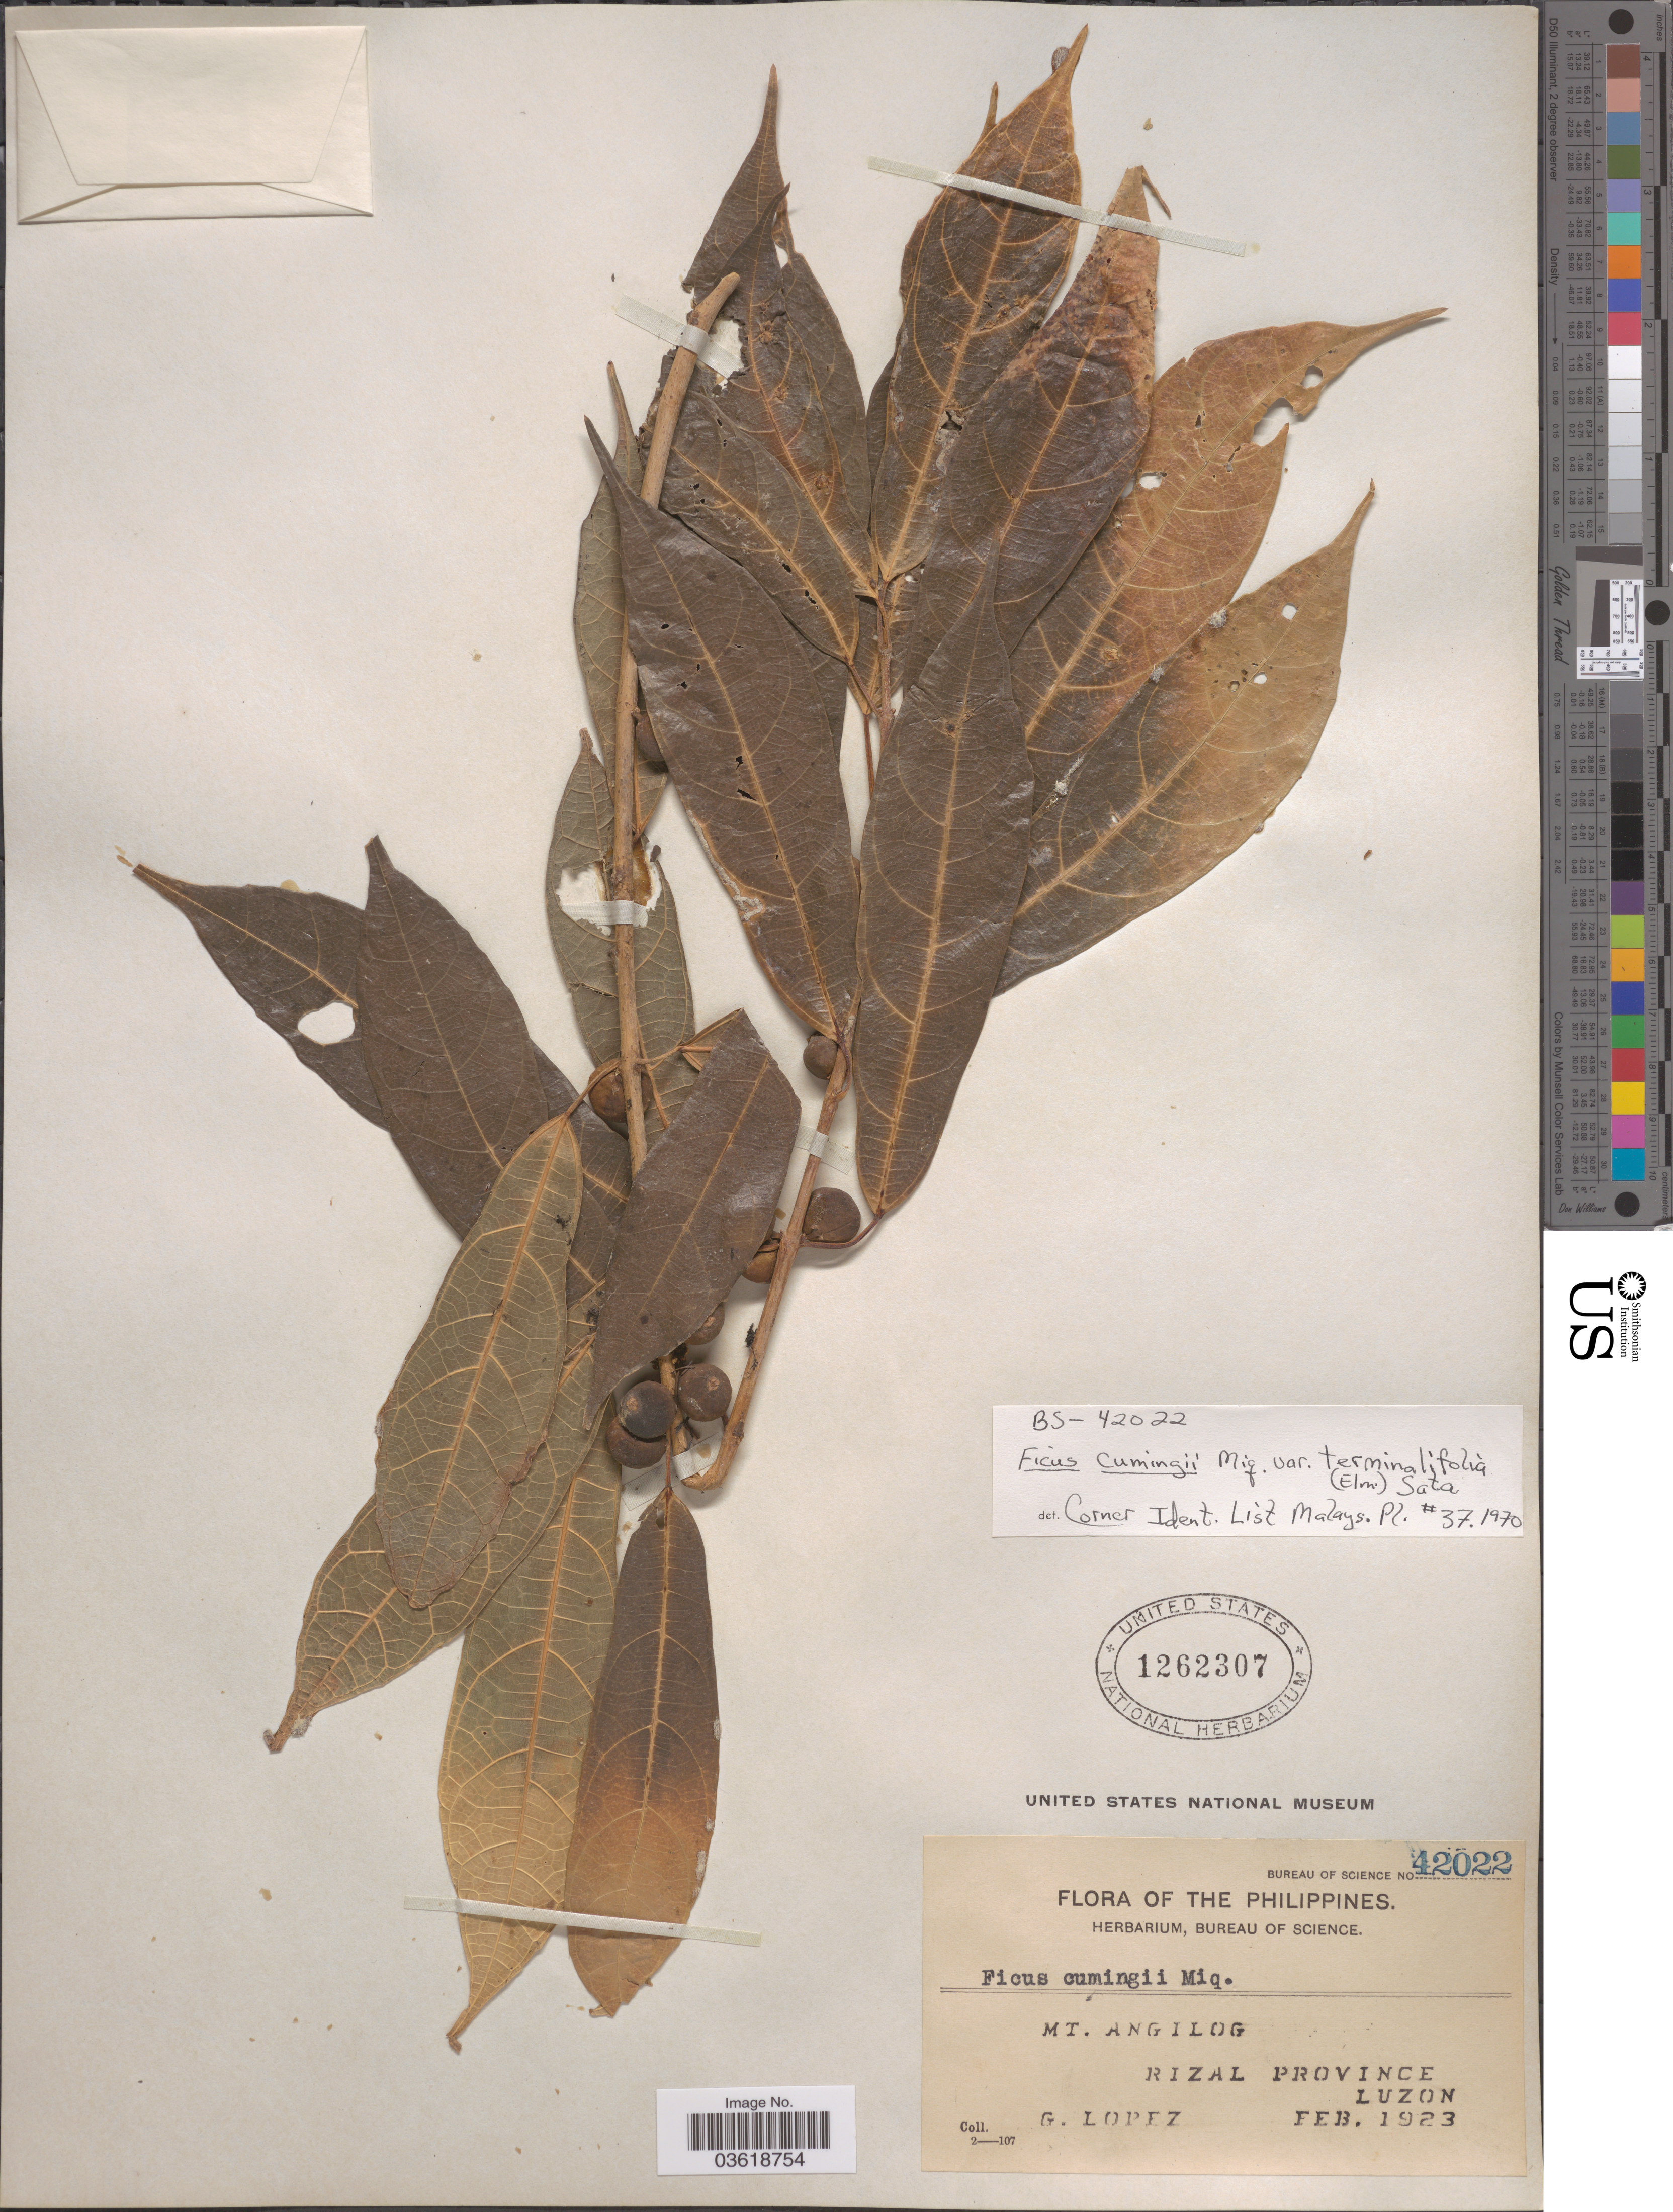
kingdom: Plantae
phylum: Tracheophyta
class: Magnoliopsida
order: Rosales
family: Moraceae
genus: Ficus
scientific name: Ficus cumingii var. terminalifolia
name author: (Elmer) Sata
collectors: G. Lopéz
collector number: Bureau of Science 42022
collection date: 1923-02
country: Philippines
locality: Mt. Angilog. Rizal Province. Luzon.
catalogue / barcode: US 1262307